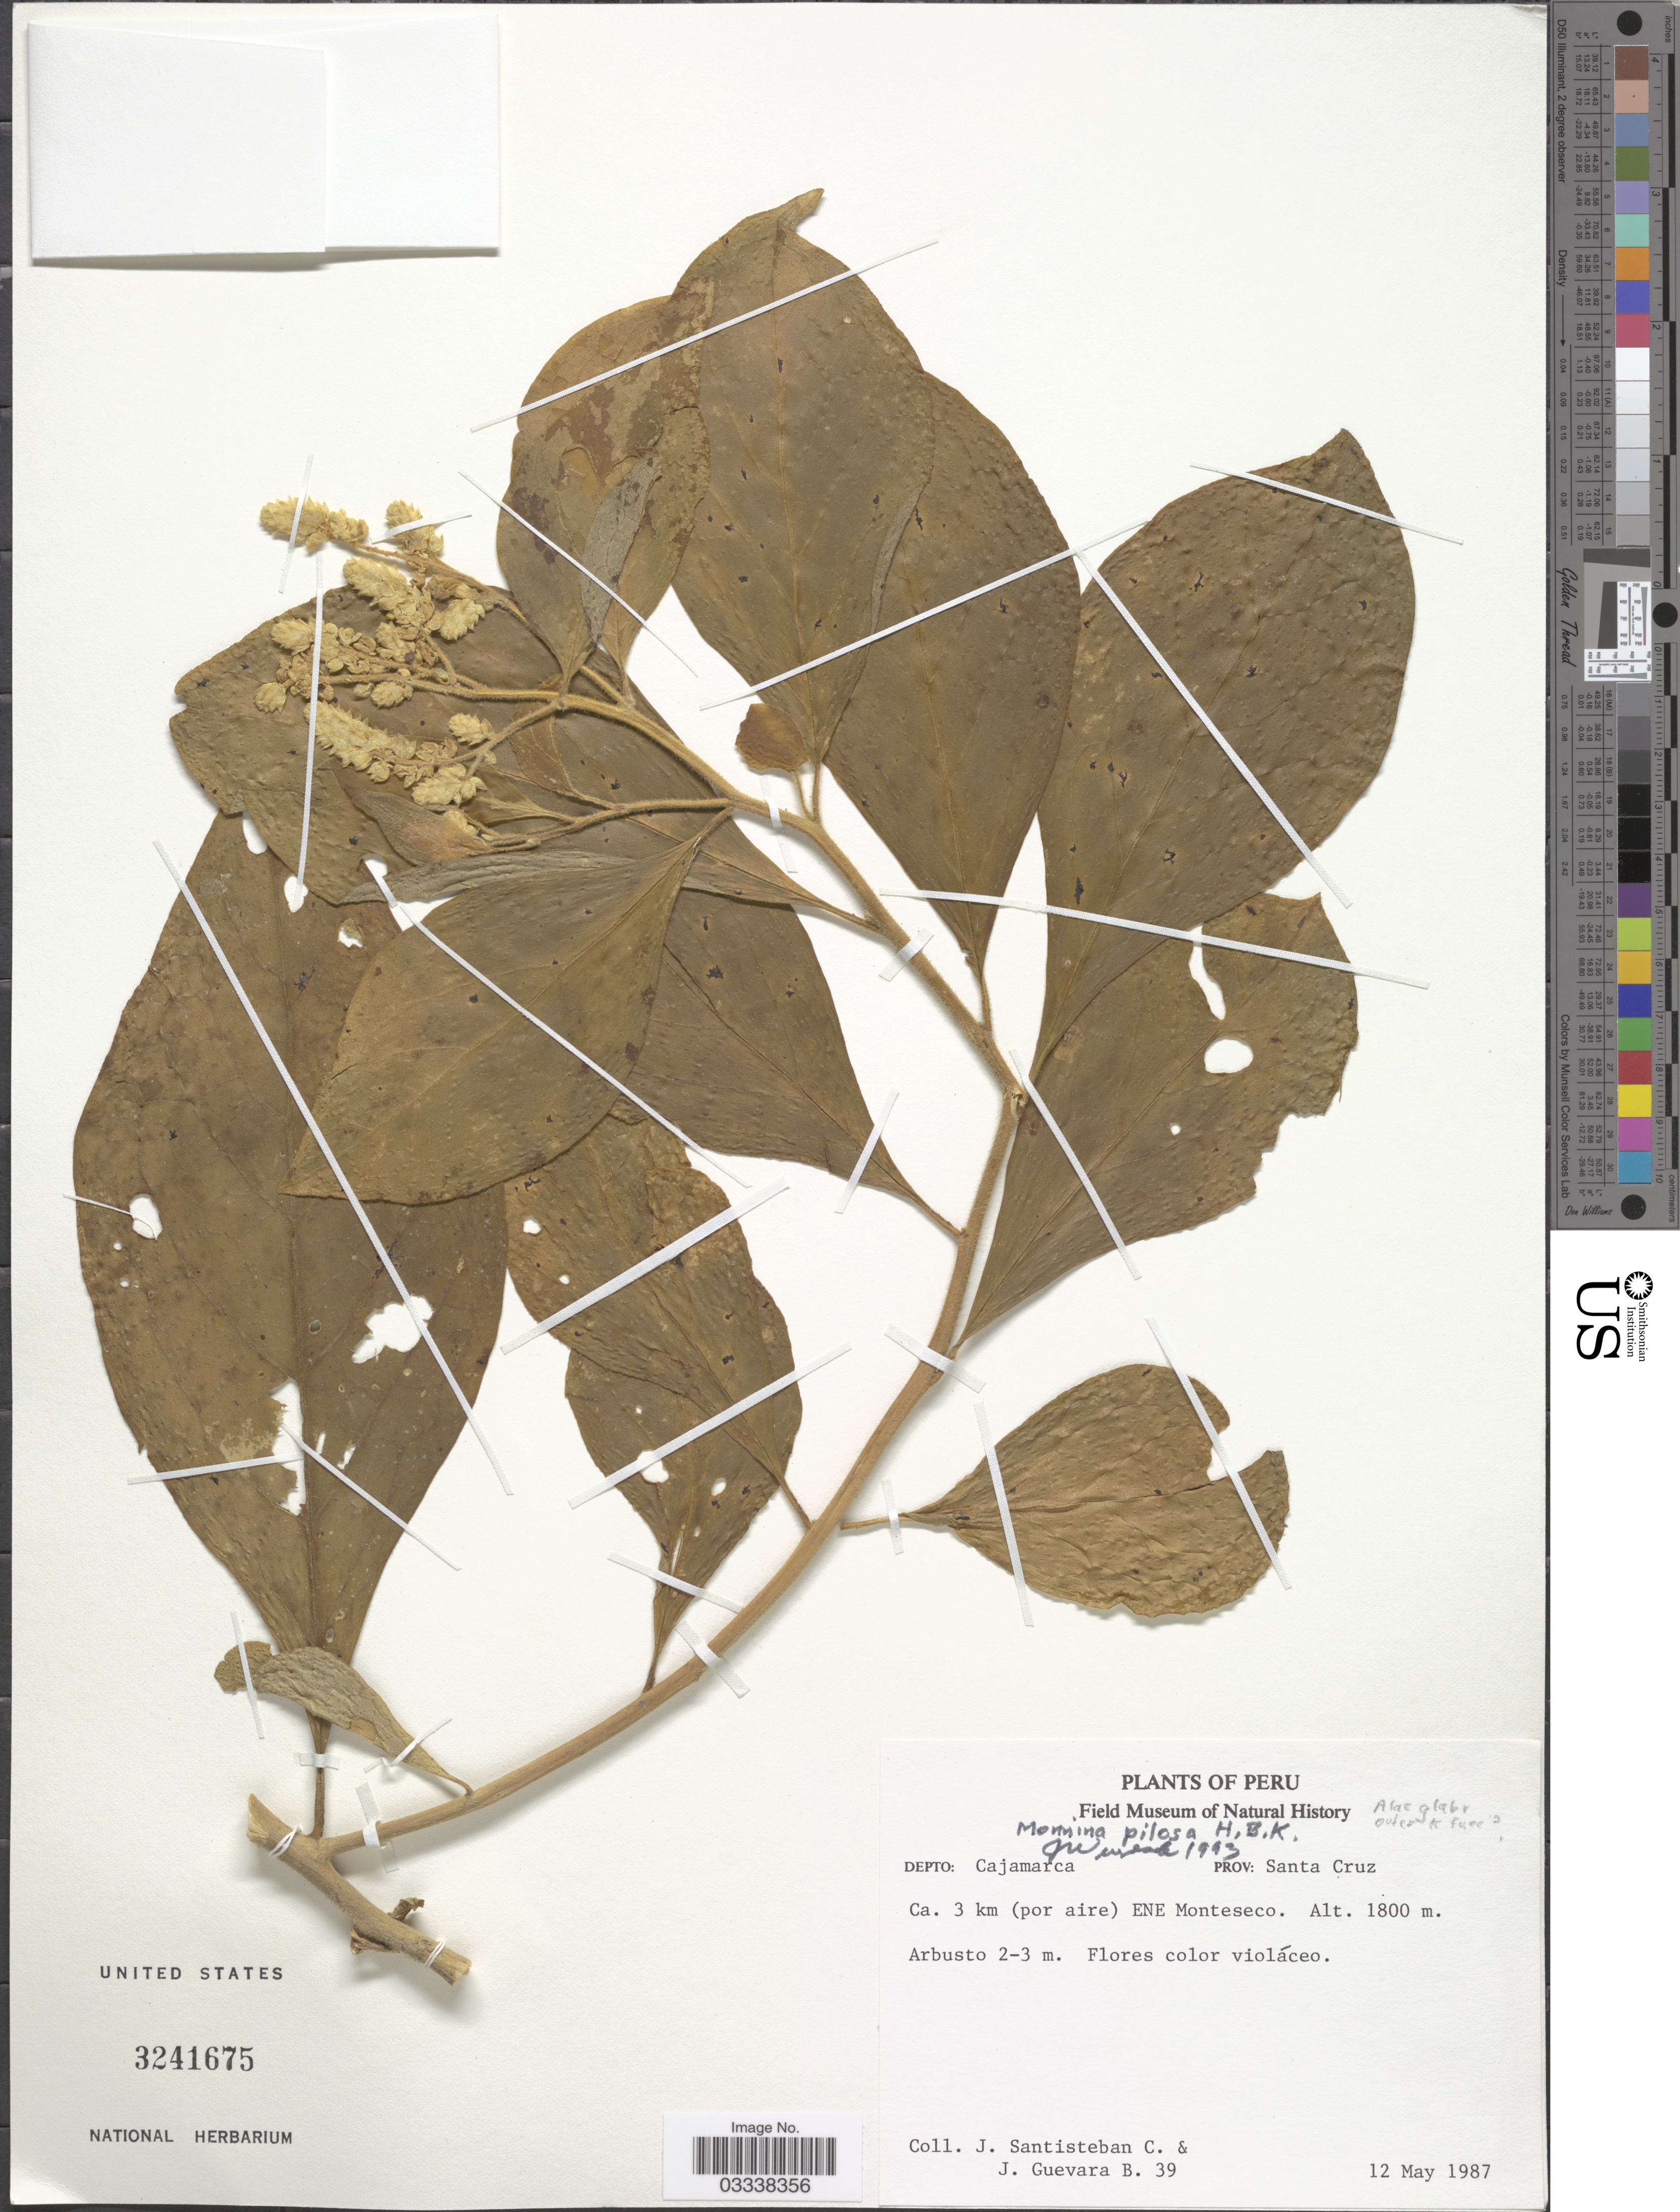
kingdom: Plantae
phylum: Tracheophyta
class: Magnoliopsida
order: Fabales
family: Polygalaceae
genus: Monnina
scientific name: Monnina pilosa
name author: Kunth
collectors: J. Santisteban C. & J. Guevara B.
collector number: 39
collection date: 1987-05-12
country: Peru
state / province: Cajamarca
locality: Depto.: Cajamarca, Prov.: Santa Cruz. Ca. 3 km (por aire) ENE Monteseco.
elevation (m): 1800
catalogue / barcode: US 3241675